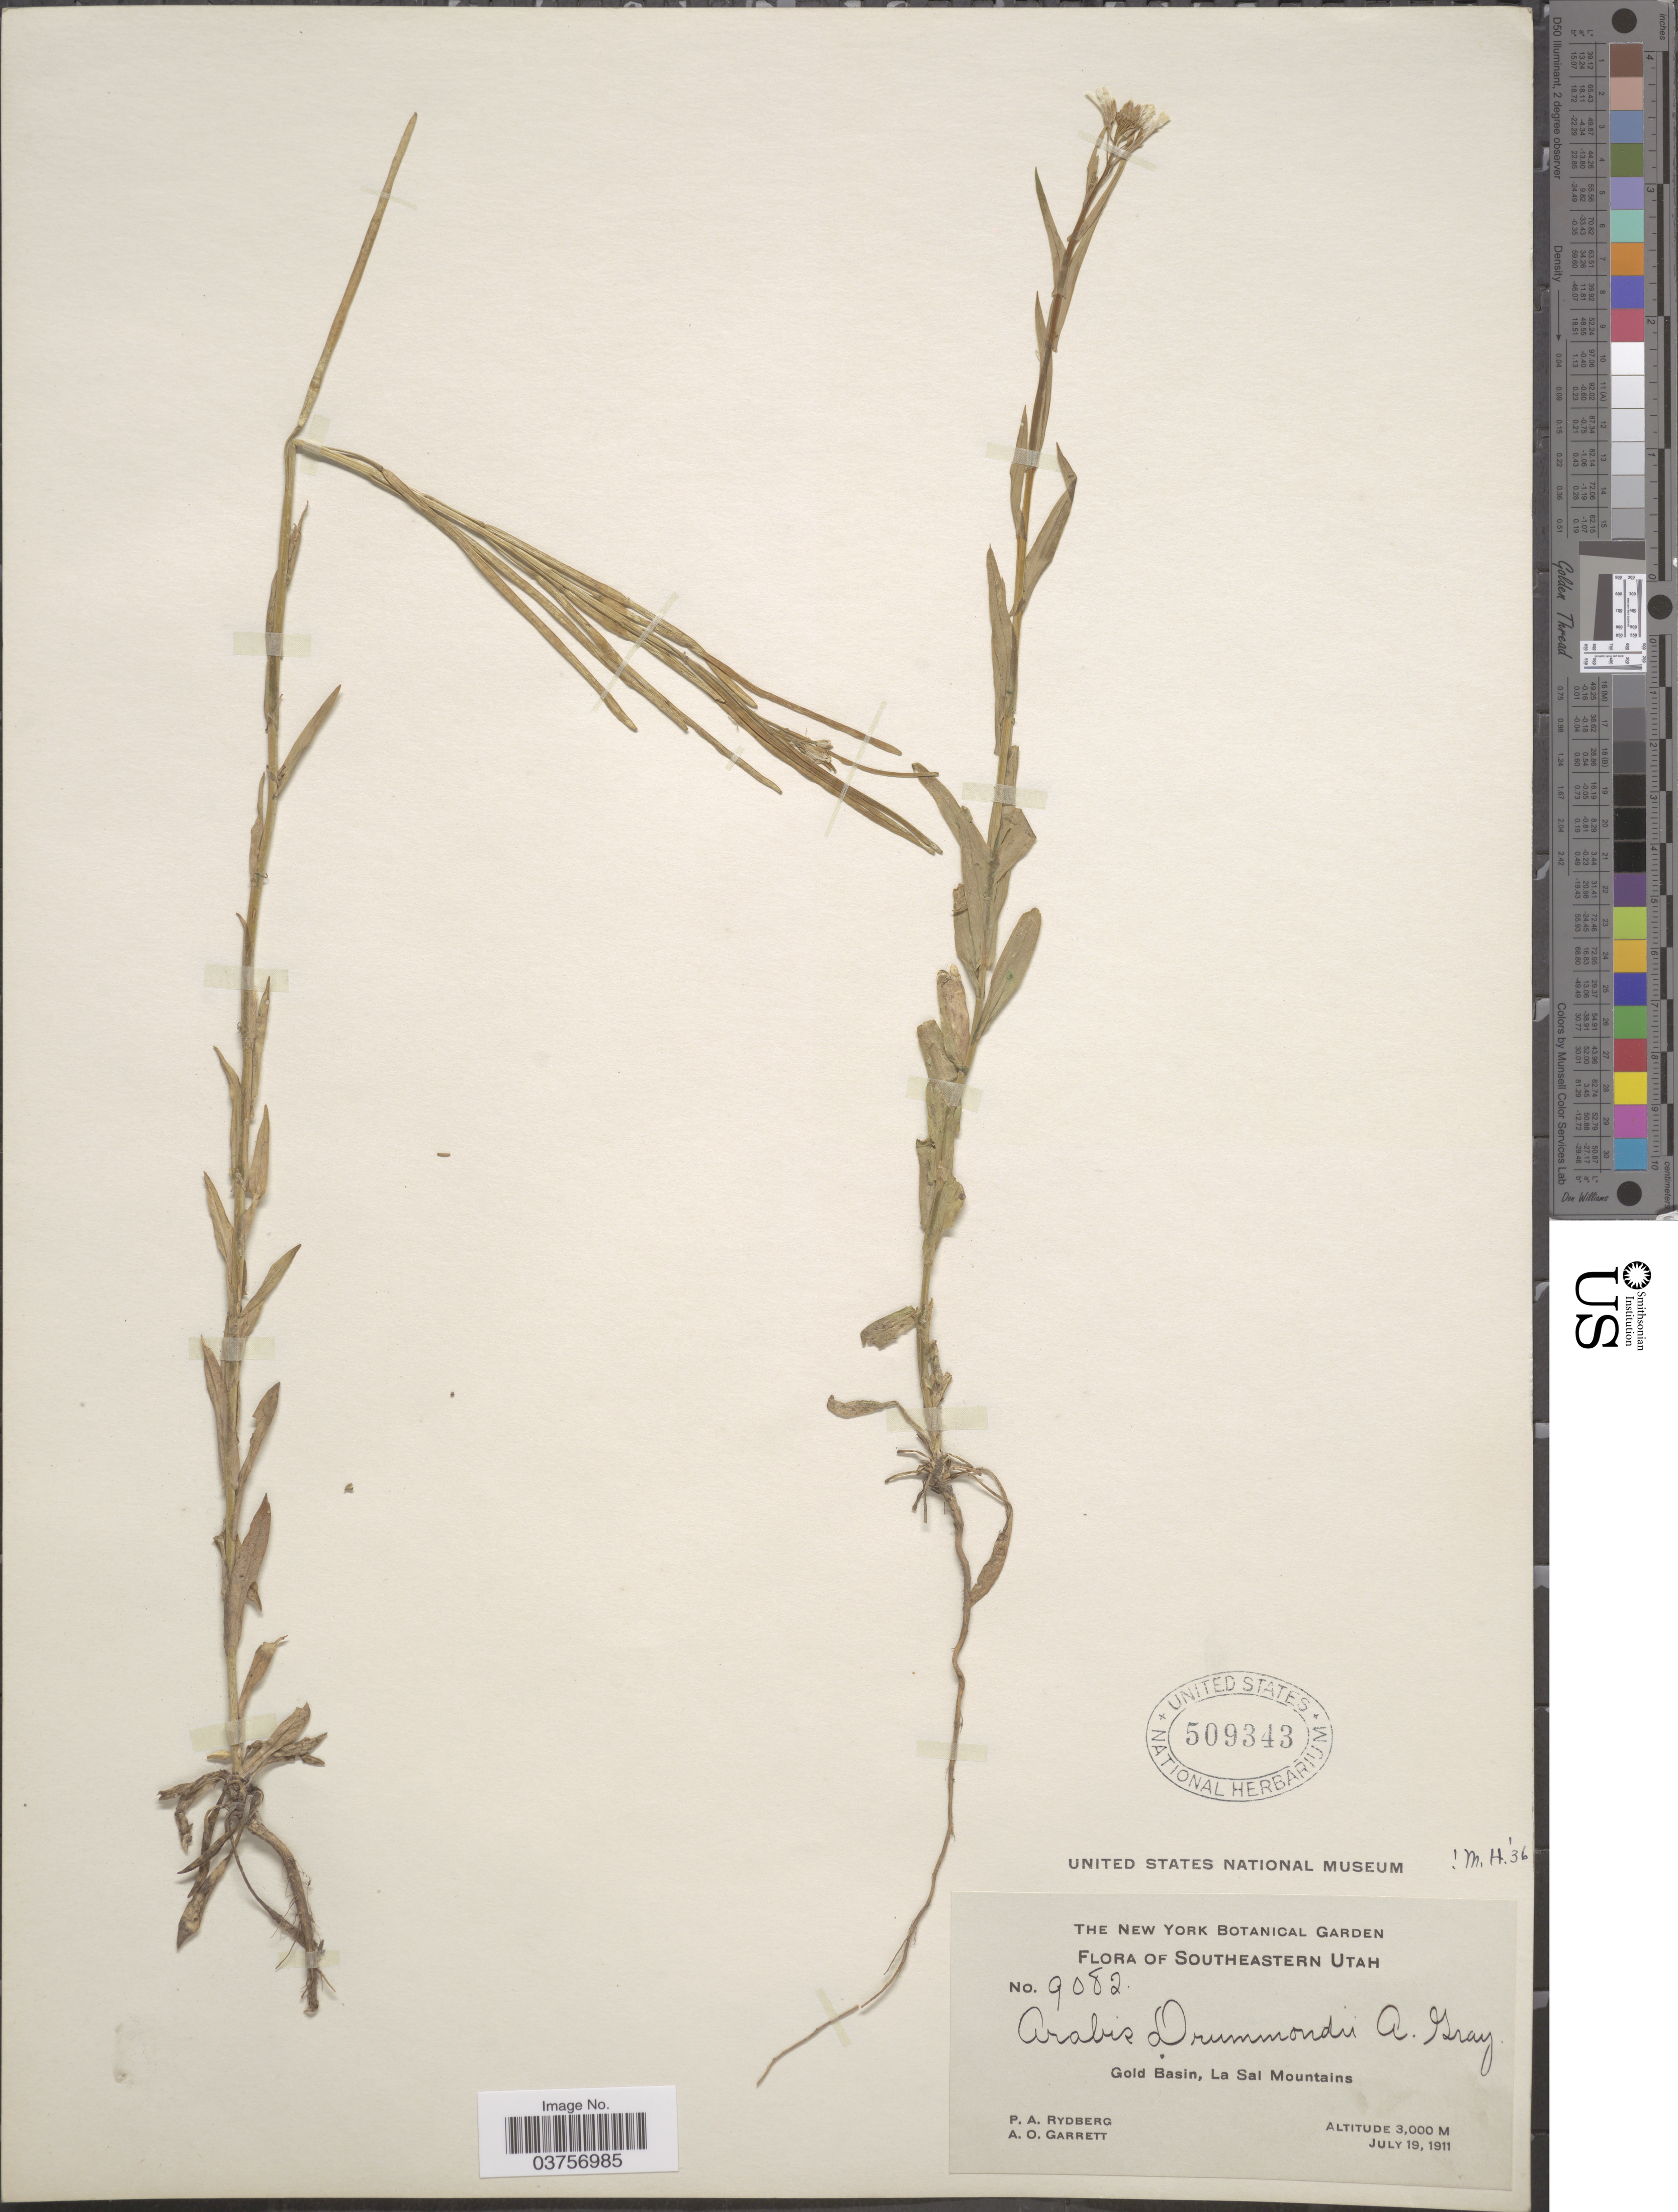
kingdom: Plantae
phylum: Tracheophyta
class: Magnoliopsida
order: Brassicales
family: Brassicaceae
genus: Arabis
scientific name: Arabis drummondii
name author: A. Gray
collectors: P. A. Rydberg & A. O. Garrett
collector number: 9082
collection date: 1911-07-19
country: United States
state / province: Utah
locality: Southeastern Utah. Gold Basin, La Sal Mountains.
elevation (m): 3000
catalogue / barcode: US 509343